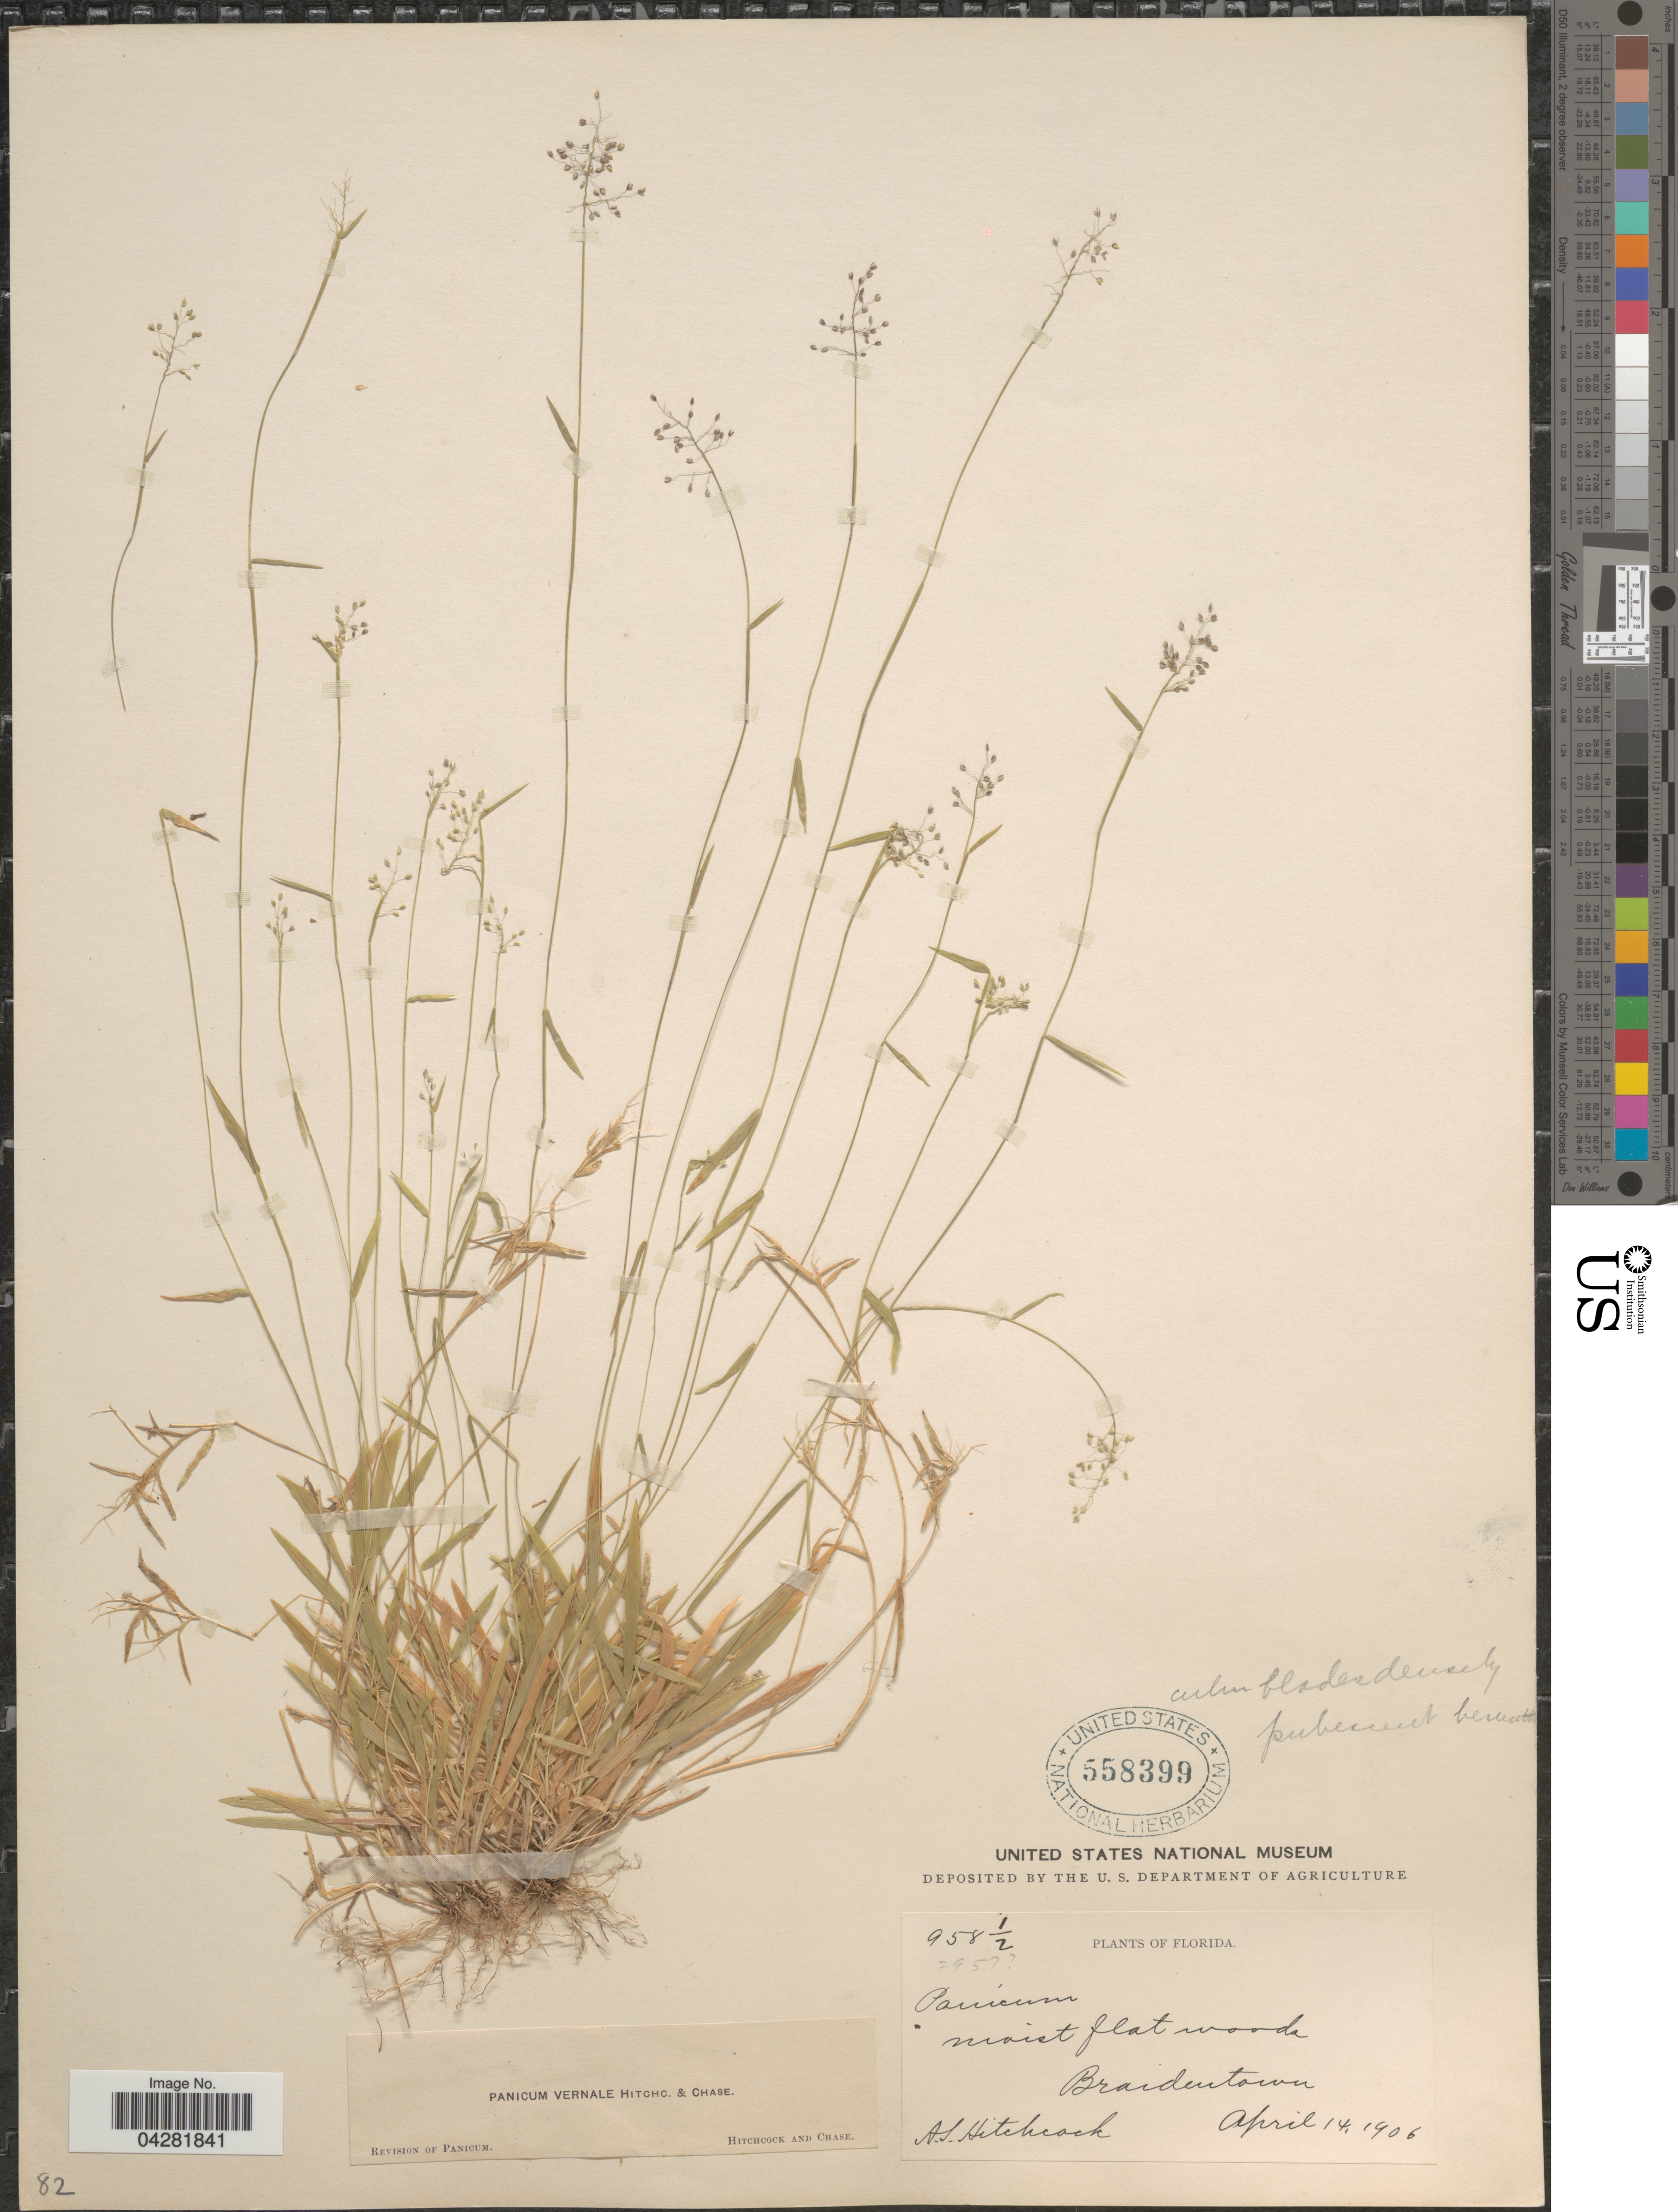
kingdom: Plantae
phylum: Tracheophyta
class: Liliopsida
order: Poales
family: Poaceae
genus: Dichanthelium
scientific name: Dichanthelium ensifolium var. ensifolium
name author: (Baldwin ex Elliot) Gould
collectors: A. S. Hitchcock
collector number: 958½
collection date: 1906-04-14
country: United States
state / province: Florida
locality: Braidentown.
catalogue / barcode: US 558399